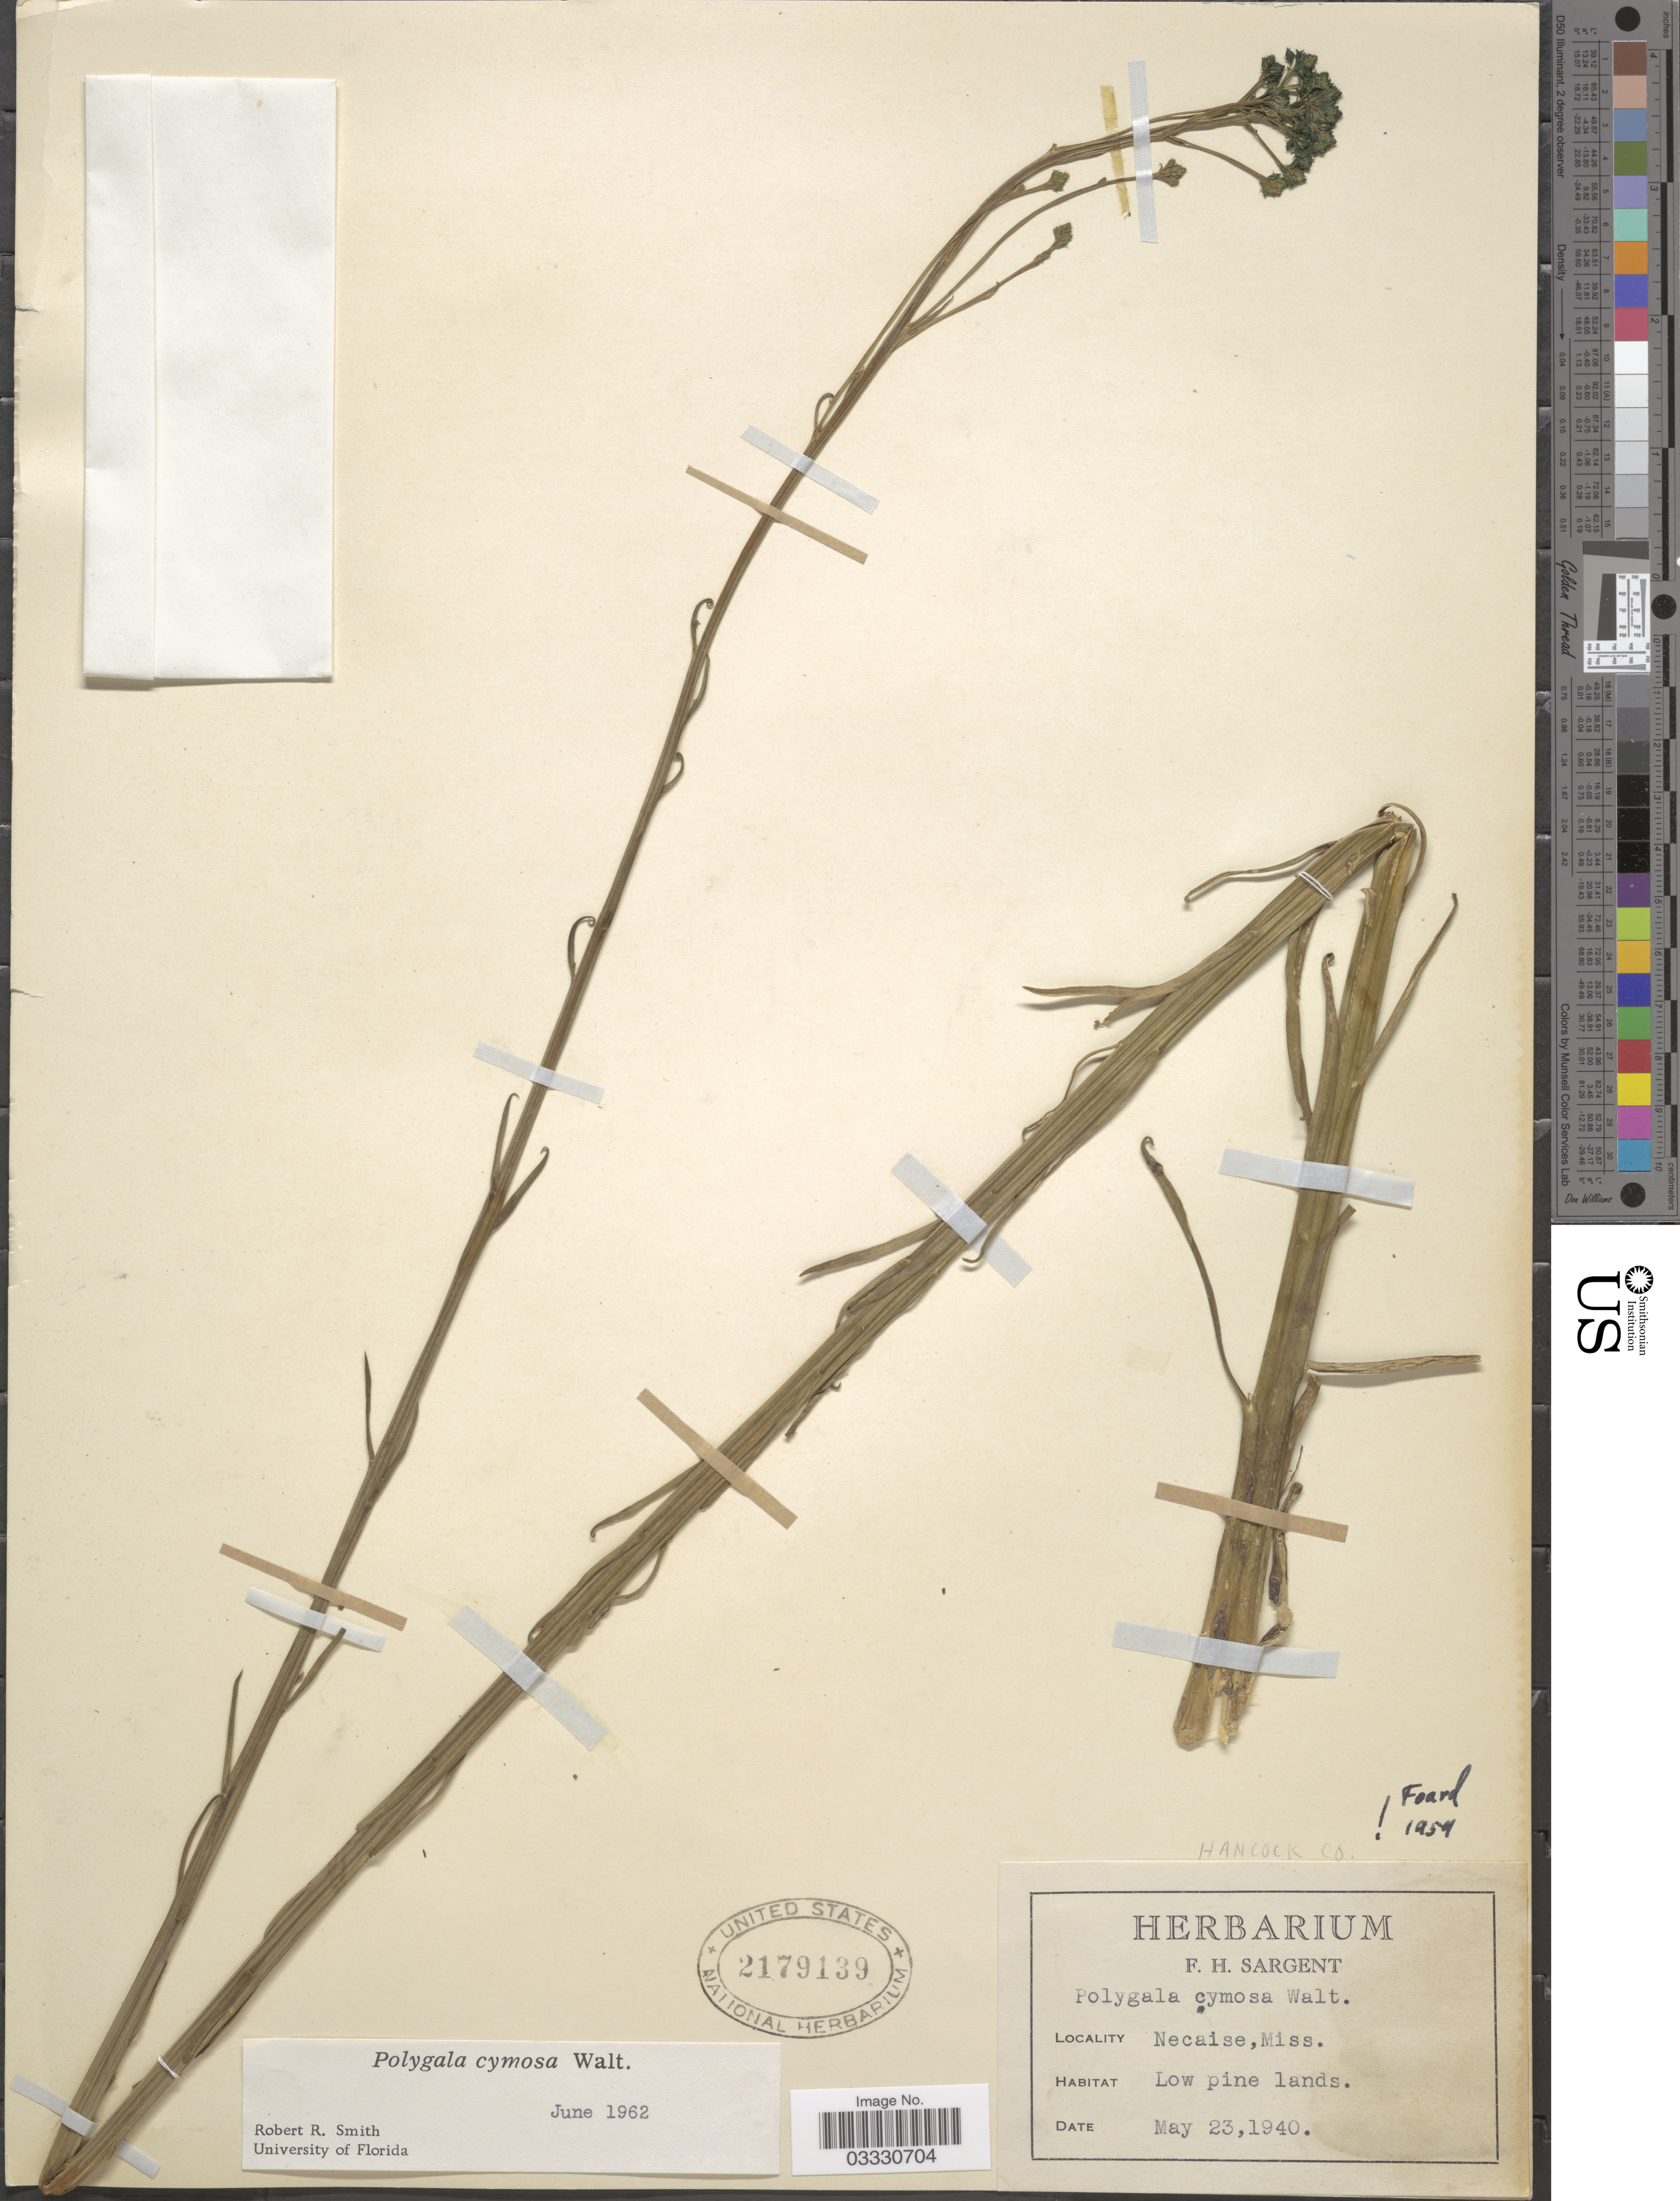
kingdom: Plantae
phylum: Tracheophyta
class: Magnoliopsida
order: Fabales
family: Polygalaceae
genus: Polygala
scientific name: Polygala cymosa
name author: Walter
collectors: F. H. Sargent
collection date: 1940-05-23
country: United States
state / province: Mississippi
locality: Hancock Co. Necaise.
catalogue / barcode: US 2179139